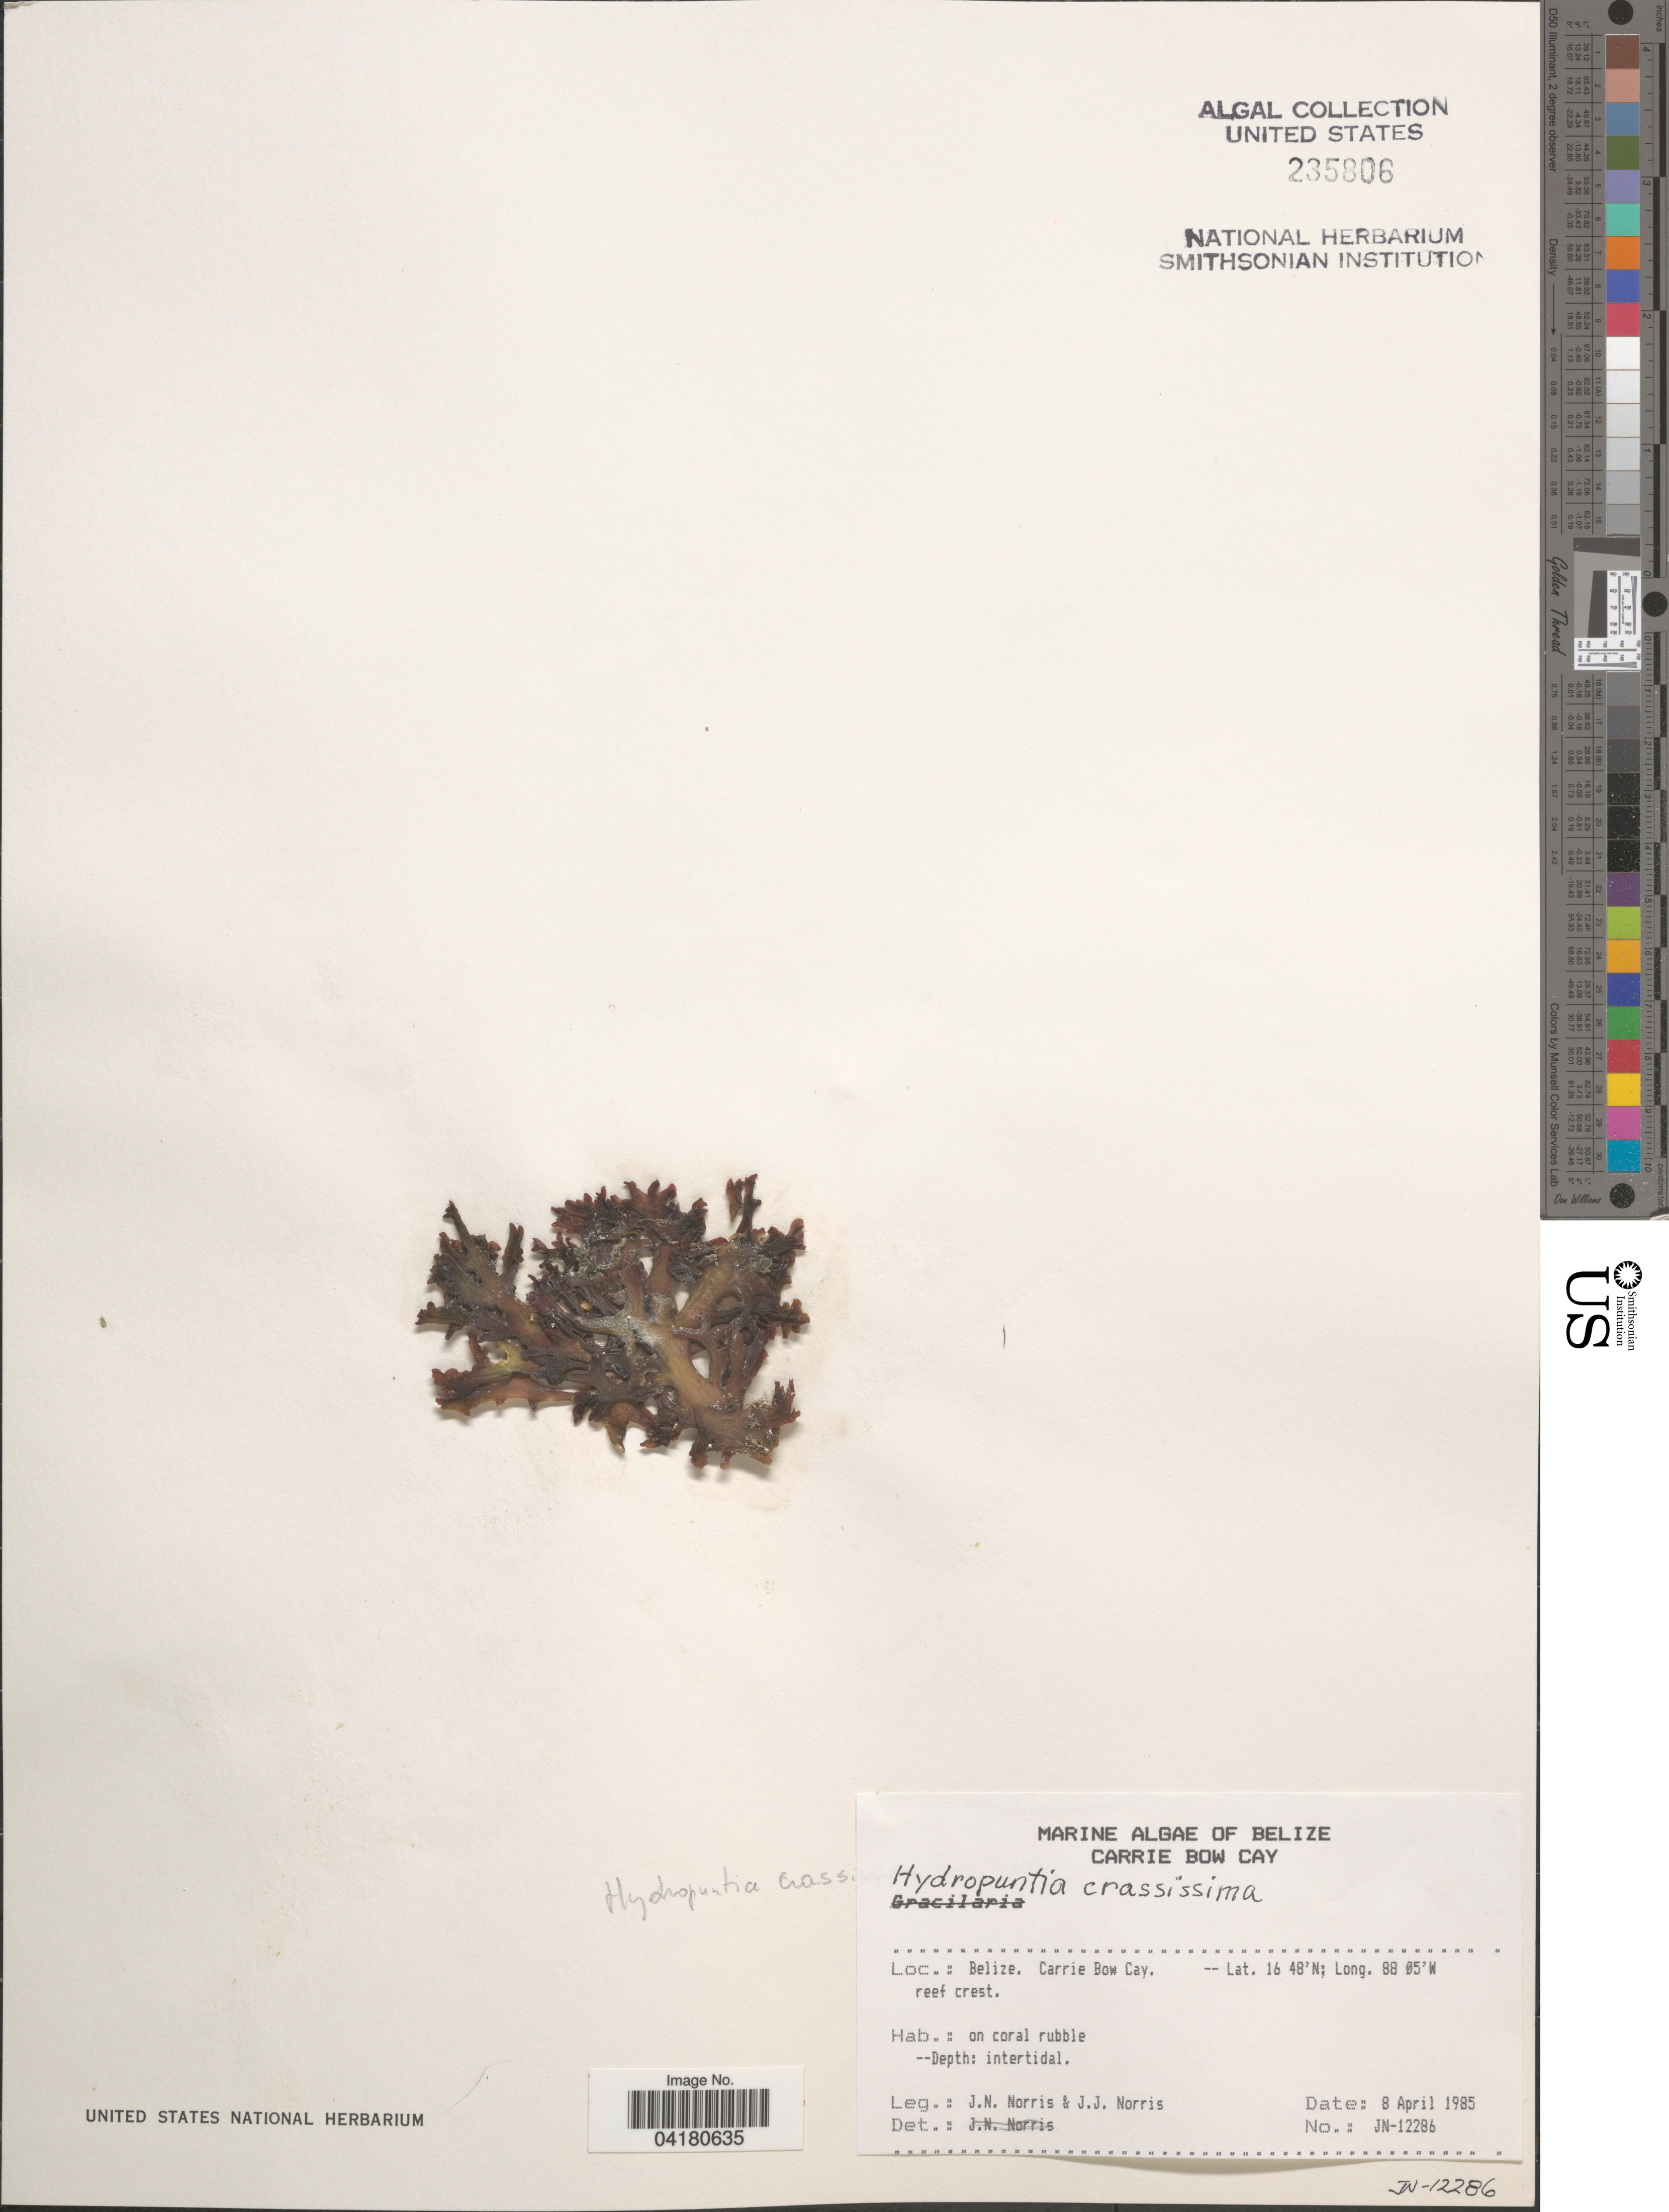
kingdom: Plantae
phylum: Rhodophyta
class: Florideophyceae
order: Gracilariales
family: Gracilariaceae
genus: Gracilaria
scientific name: Gracilaria crassissima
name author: (P. Crouan & H. Crouan) P. Crouan & H. Crouan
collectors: J. Norris & J. Norris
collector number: JN-12286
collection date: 1985-04-08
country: Belize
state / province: Belize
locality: Carrie Bow Cay.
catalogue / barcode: US 235806